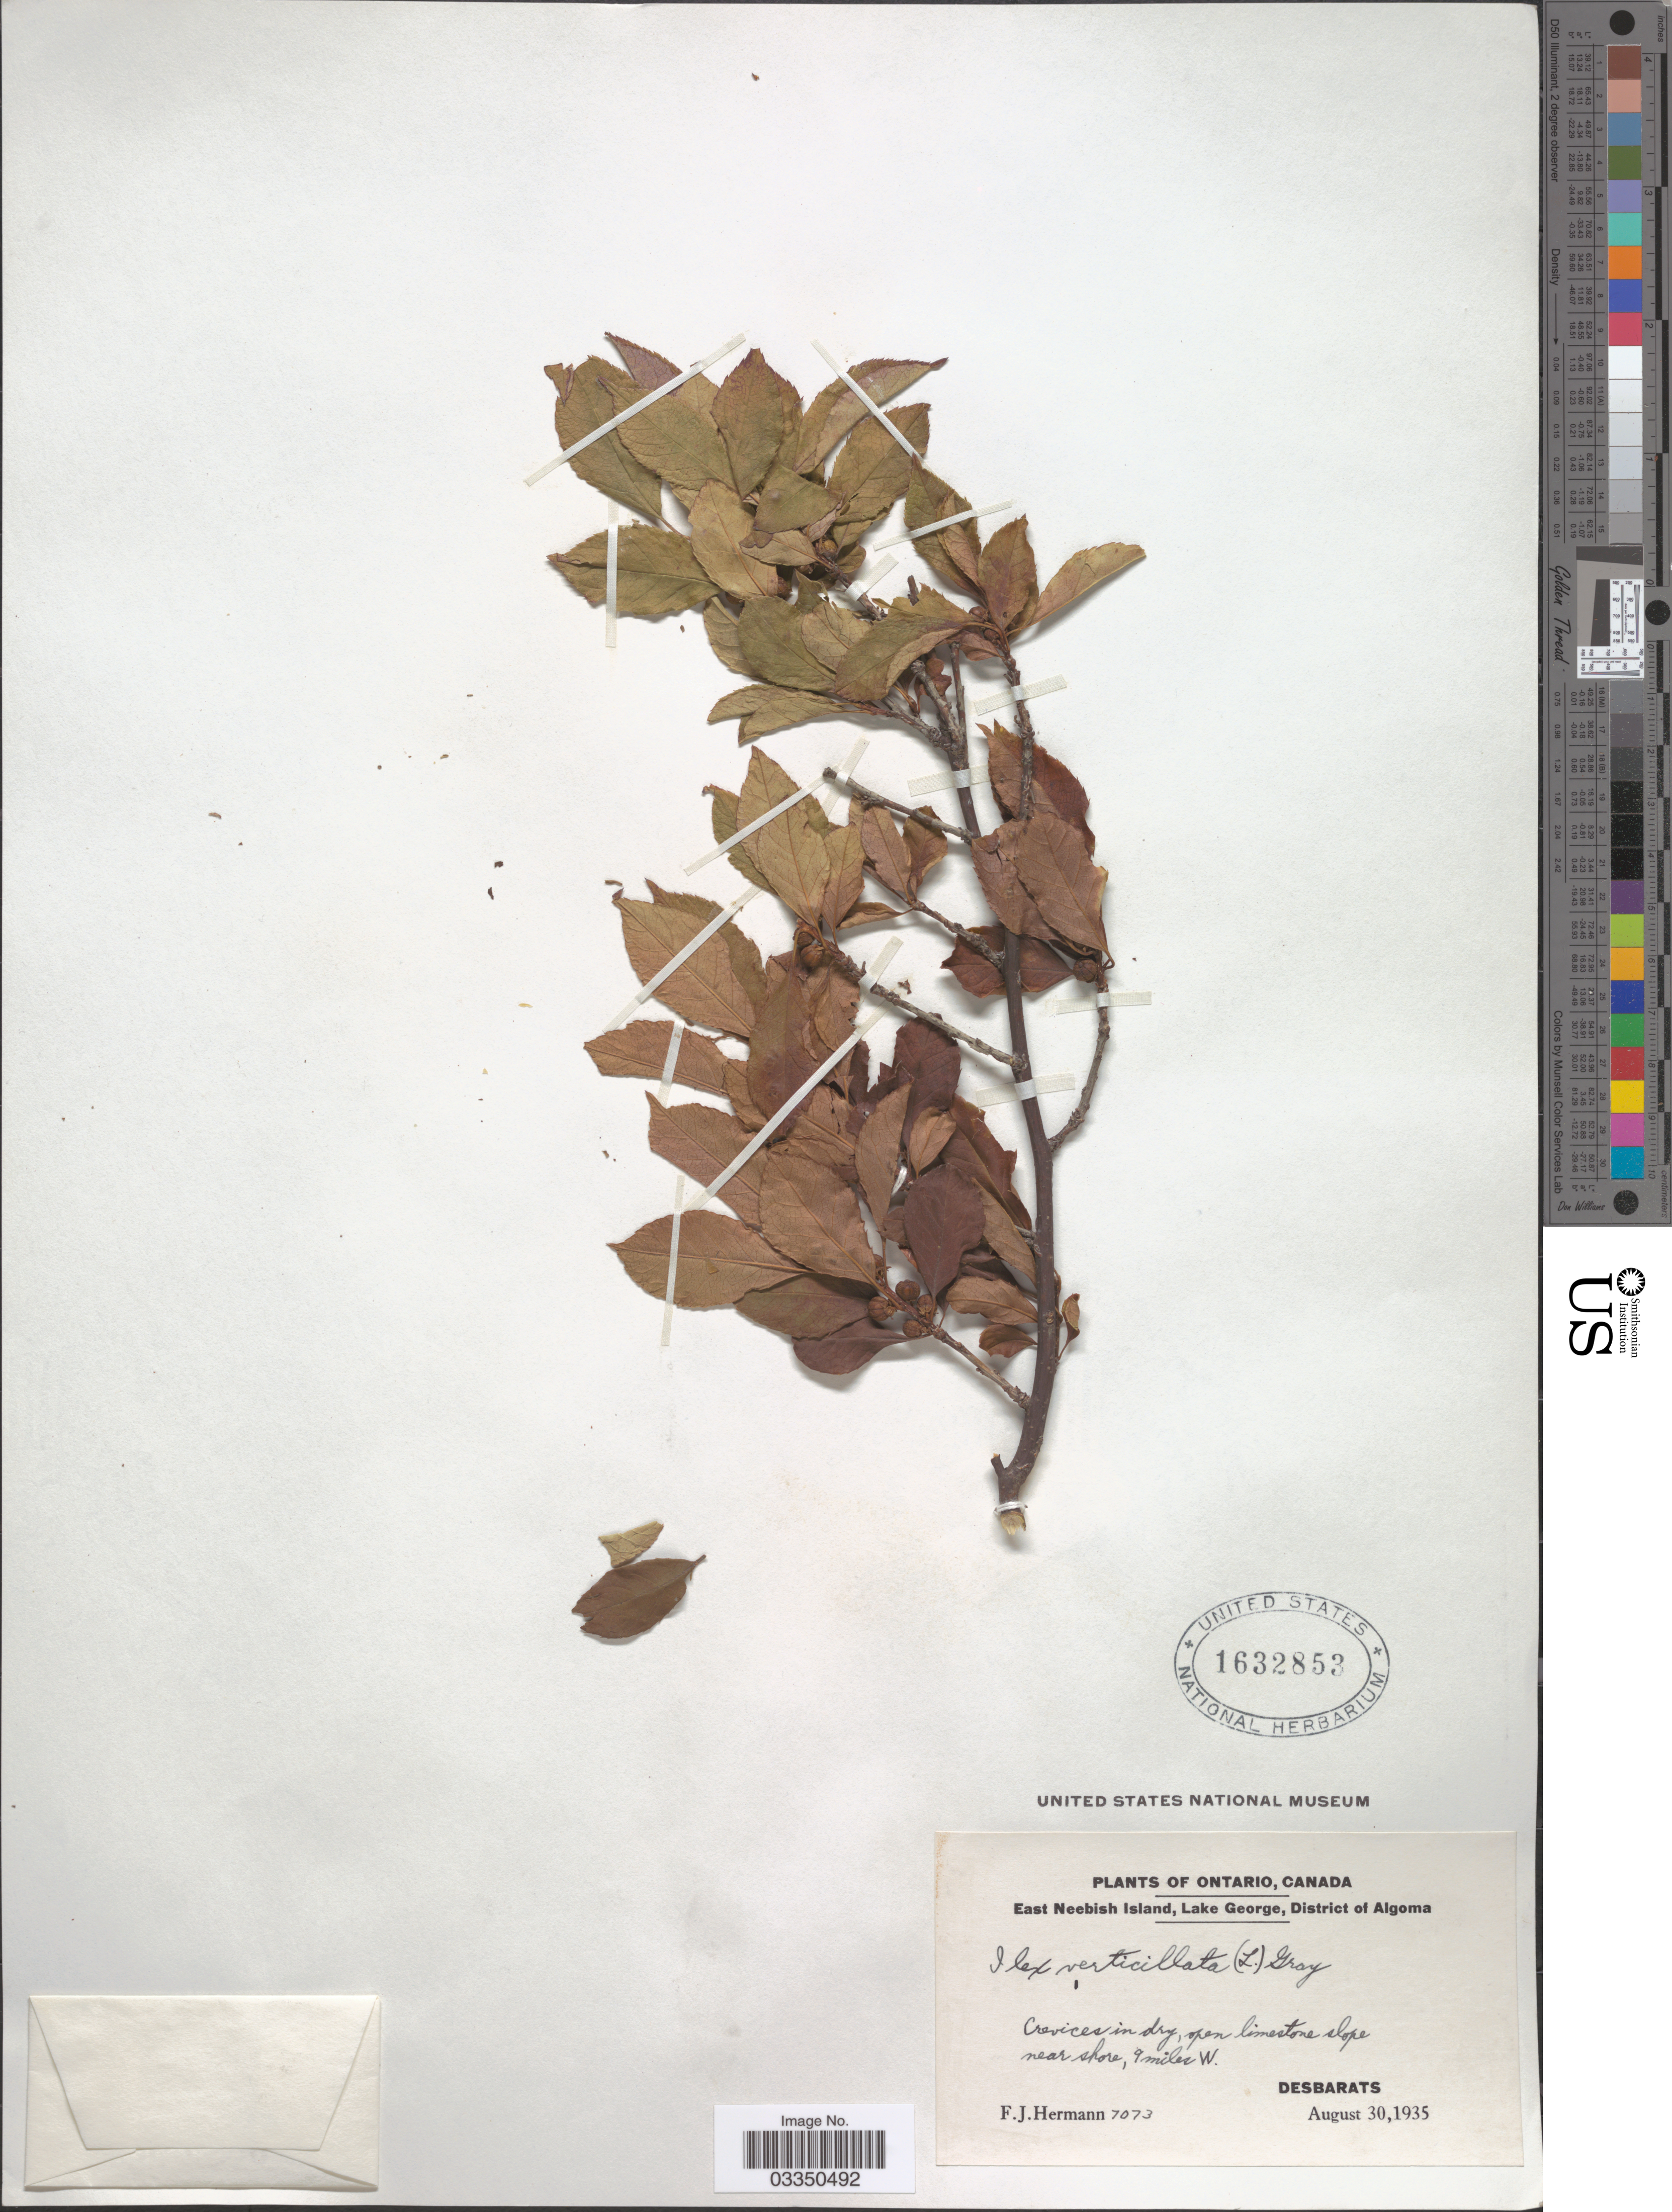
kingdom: Plantae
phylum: Tracheophyta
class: Magnoliopsida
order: Aquifoliales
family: Aquifoliaceae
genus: Ilex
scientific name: Ilex verticillata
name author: (L.) A. Gray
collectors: F. J. Hermann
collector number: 7073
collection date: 1935-08-30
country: Canada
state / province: Ontario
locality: East Neebish Island, Lake George, District of Algoma. Crevices in dry, open limestone slope near shore, 9 miles W. Desbarats.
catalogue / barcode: US 1632853